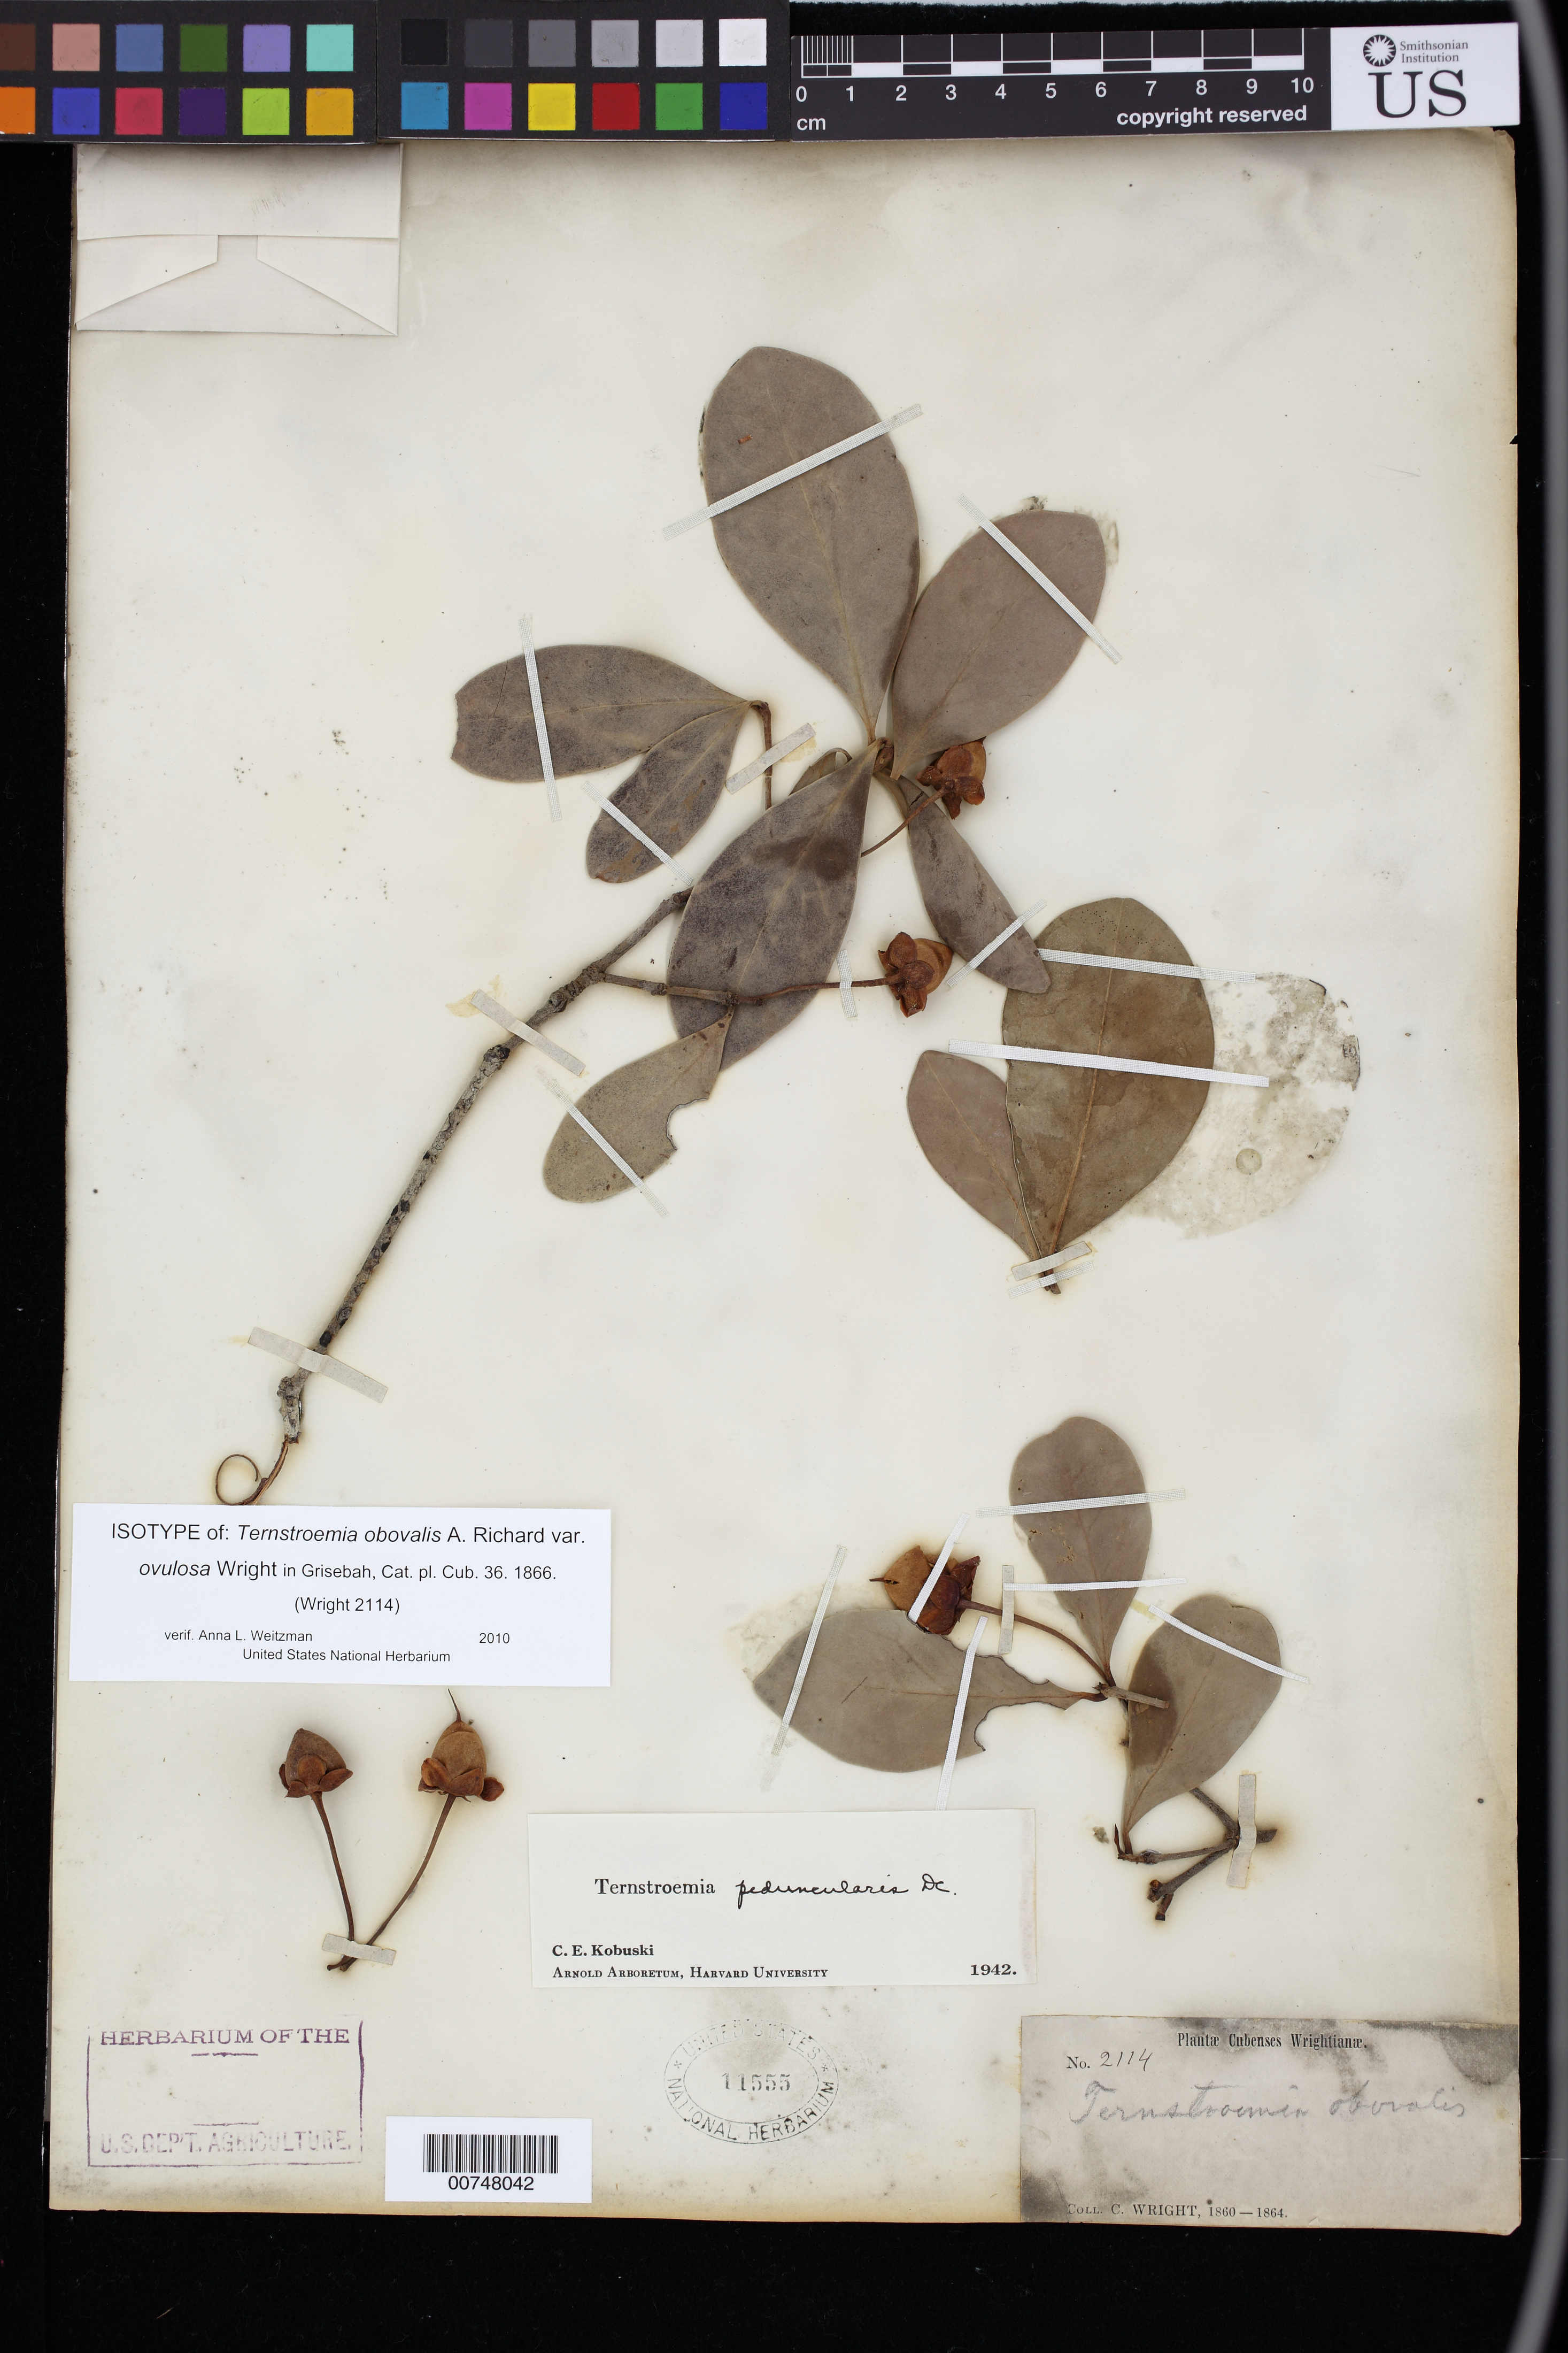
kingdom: Plantae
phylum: Tracheophyta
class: Magnoliopsida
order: Ericales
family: Pentaphylacaceae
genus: Ternstroemia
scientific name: Ternstroemia obovalis var. ovulosa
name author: C. Wright ex Griseb.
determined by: Weitzman, A. L.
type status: Isotype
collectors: C. Wright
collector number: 2114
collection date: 1860/1864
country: Cuba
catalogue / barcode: US 11555